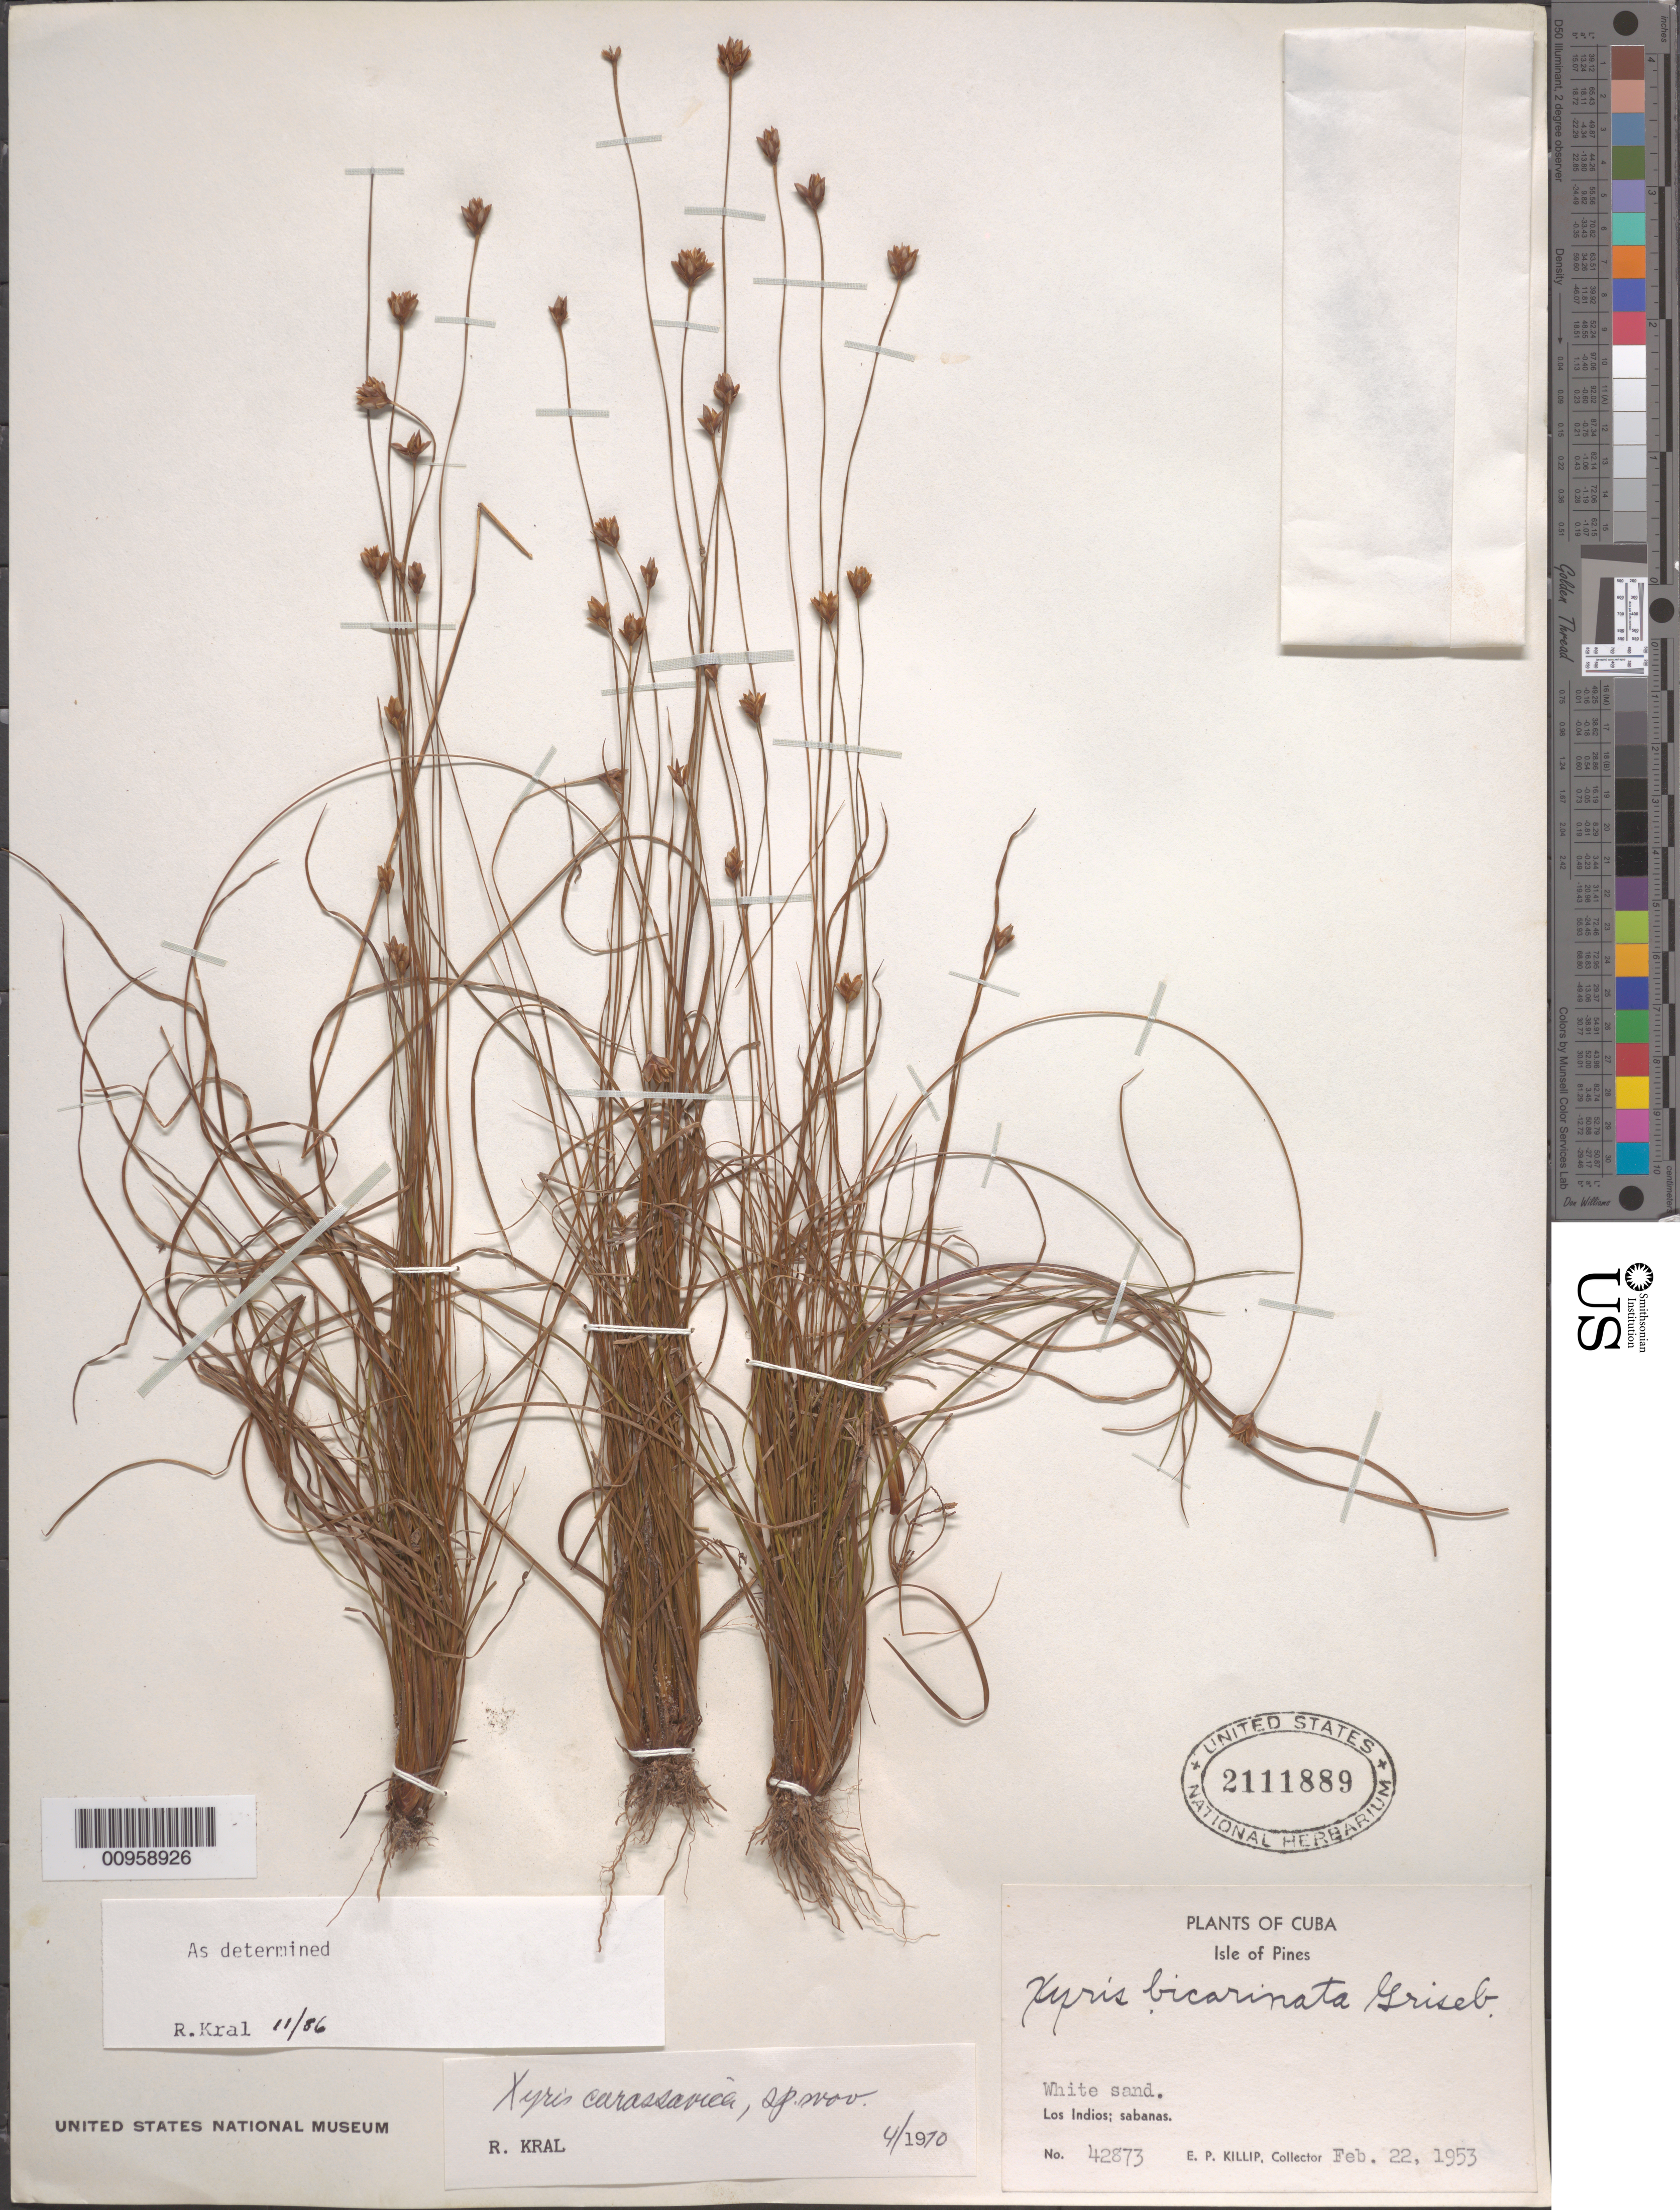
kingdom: Plantae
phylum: Tracheophyta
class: Liliopsida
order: Poales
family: Xyridaceae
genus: Xyris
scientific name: Xyris curassavica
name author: Kral & Urquiola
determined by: Kral, Robert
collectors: E. P. Killip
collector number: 42873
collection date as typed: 22 Feb 1953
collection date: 1953-02-22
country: Cuba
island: Isla de la Juventud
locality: Los Indios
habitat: White-sand sabanas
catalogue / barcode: US 2111889